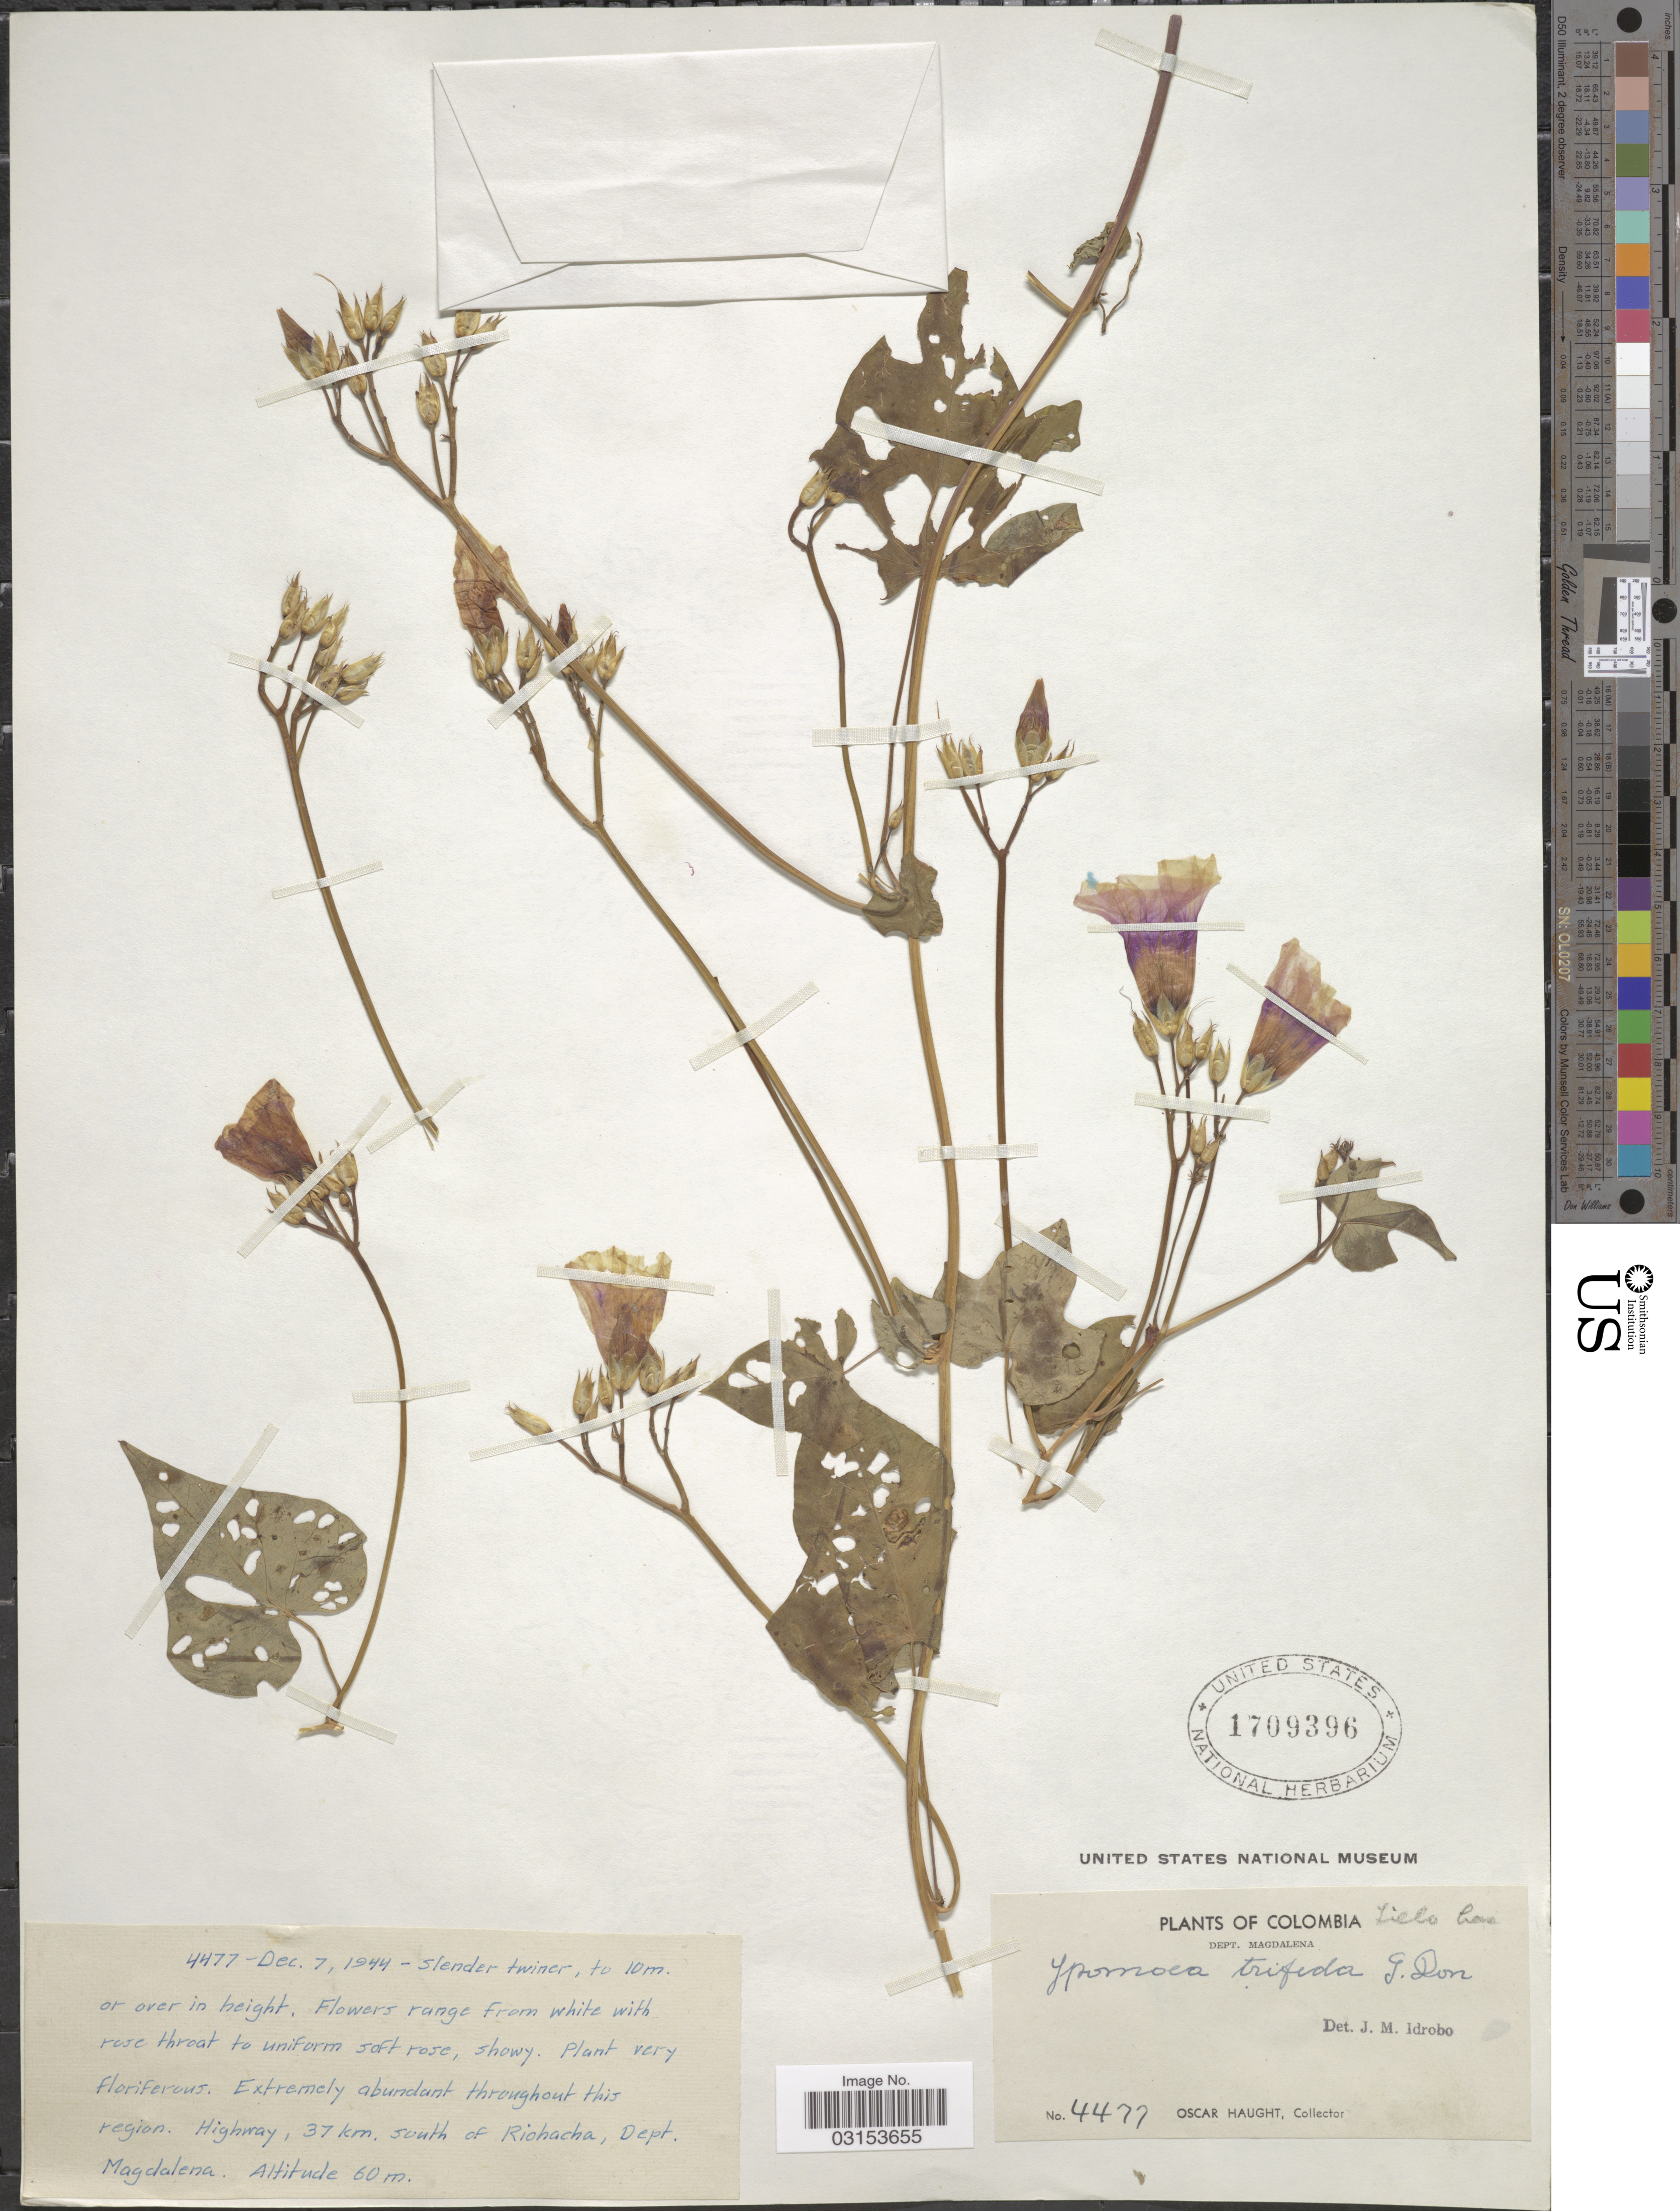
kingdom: Plantae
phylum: Tracheophyta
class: Magnoliopsida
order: Solanales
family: Convolvulaceae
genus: Ipomoea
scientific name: Ipomoea trifida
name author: (Kunth) G. Don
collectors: O. L. Haught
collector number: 4477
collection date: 1944-12-07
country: Colombia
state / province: Magdalena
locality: Dept. Magdalena. Highway, 37 km. south of Riohacha, Dept. Magdalena.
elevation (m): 60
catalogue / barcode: US 1709396